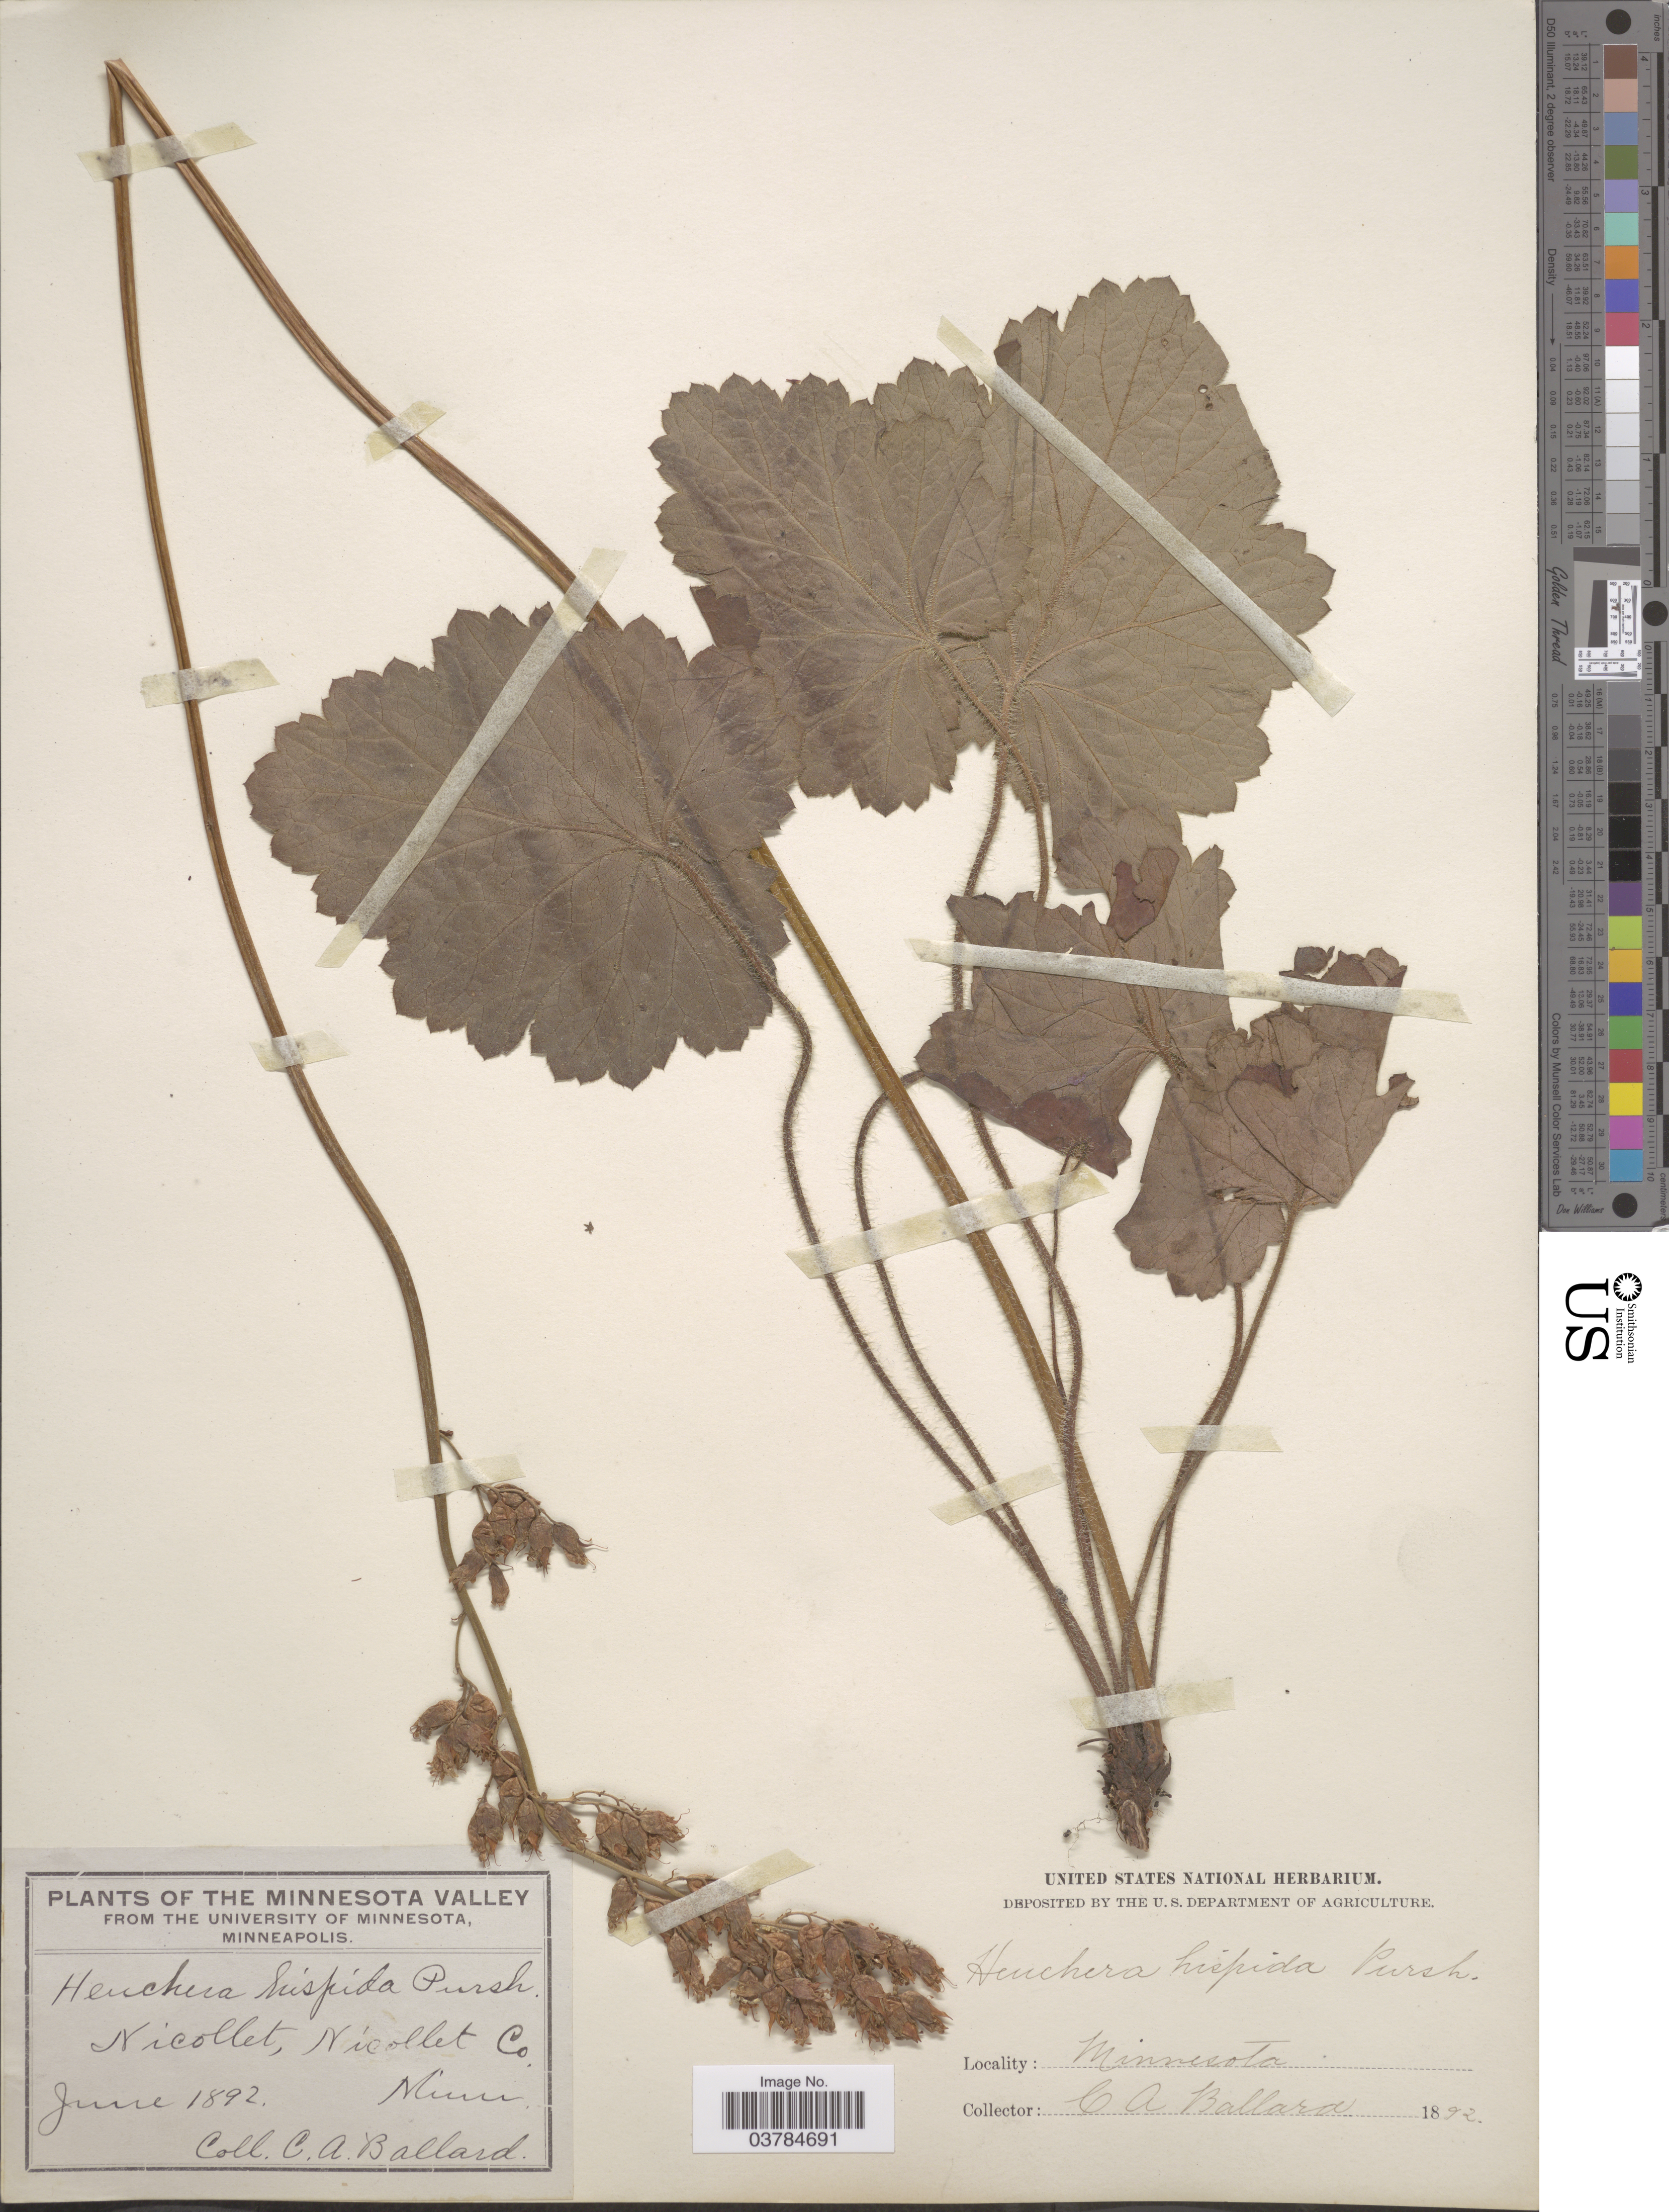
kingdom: Plantae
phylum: Tracheophyta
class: Magnoliopsida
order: Saxifragales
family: Saxifragaceae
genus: Heuchera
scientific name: Heuchera hispida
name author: Pursh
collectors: C. A. Ballard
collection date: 1892-06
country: United States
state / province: Minnesota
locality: The Minnesota Valley. Nicollet, Nicollet Co.